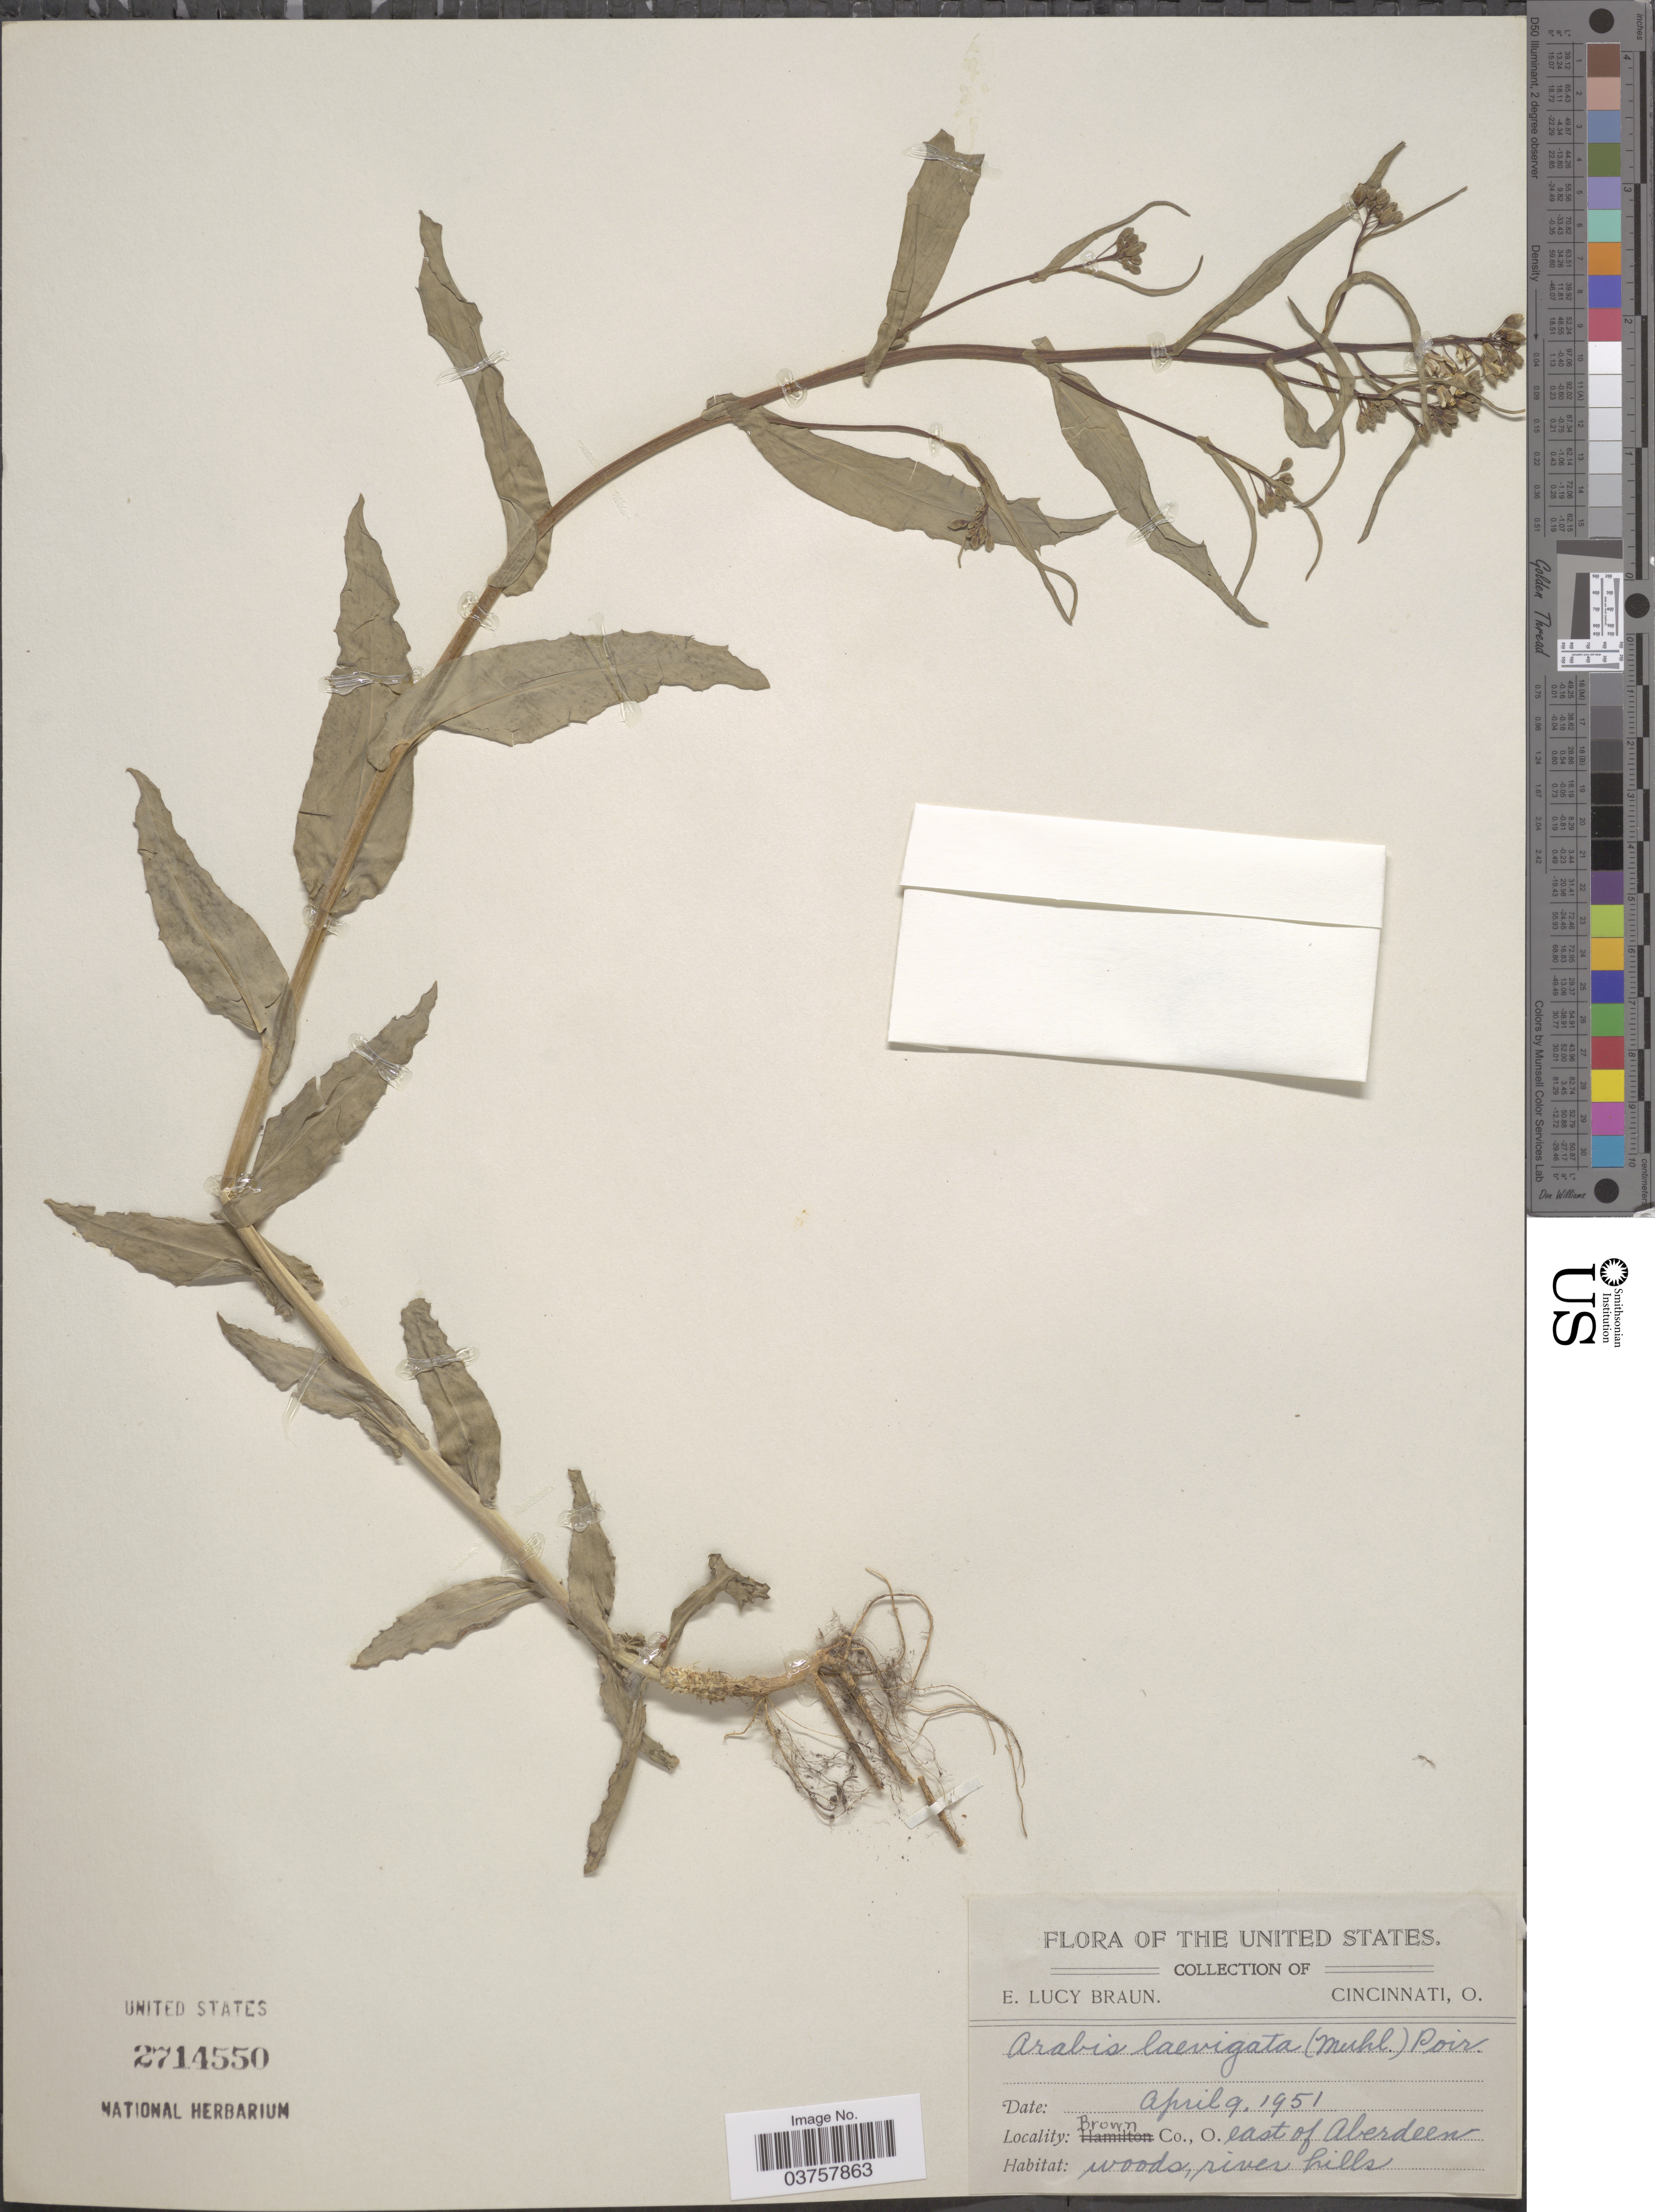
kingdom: Plantae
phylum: Tracheophyta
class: Magnoliopsida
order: Brassicales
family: Brassicaceae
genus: Arabis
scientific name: Arabis laevigata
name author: (Muhl. ex Willd.) Poir.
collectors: E. L. Braun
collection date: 1951-04-09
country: United States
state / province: Ohio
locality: Brown Co., east of Aberdeen.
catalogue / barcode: US 2714550